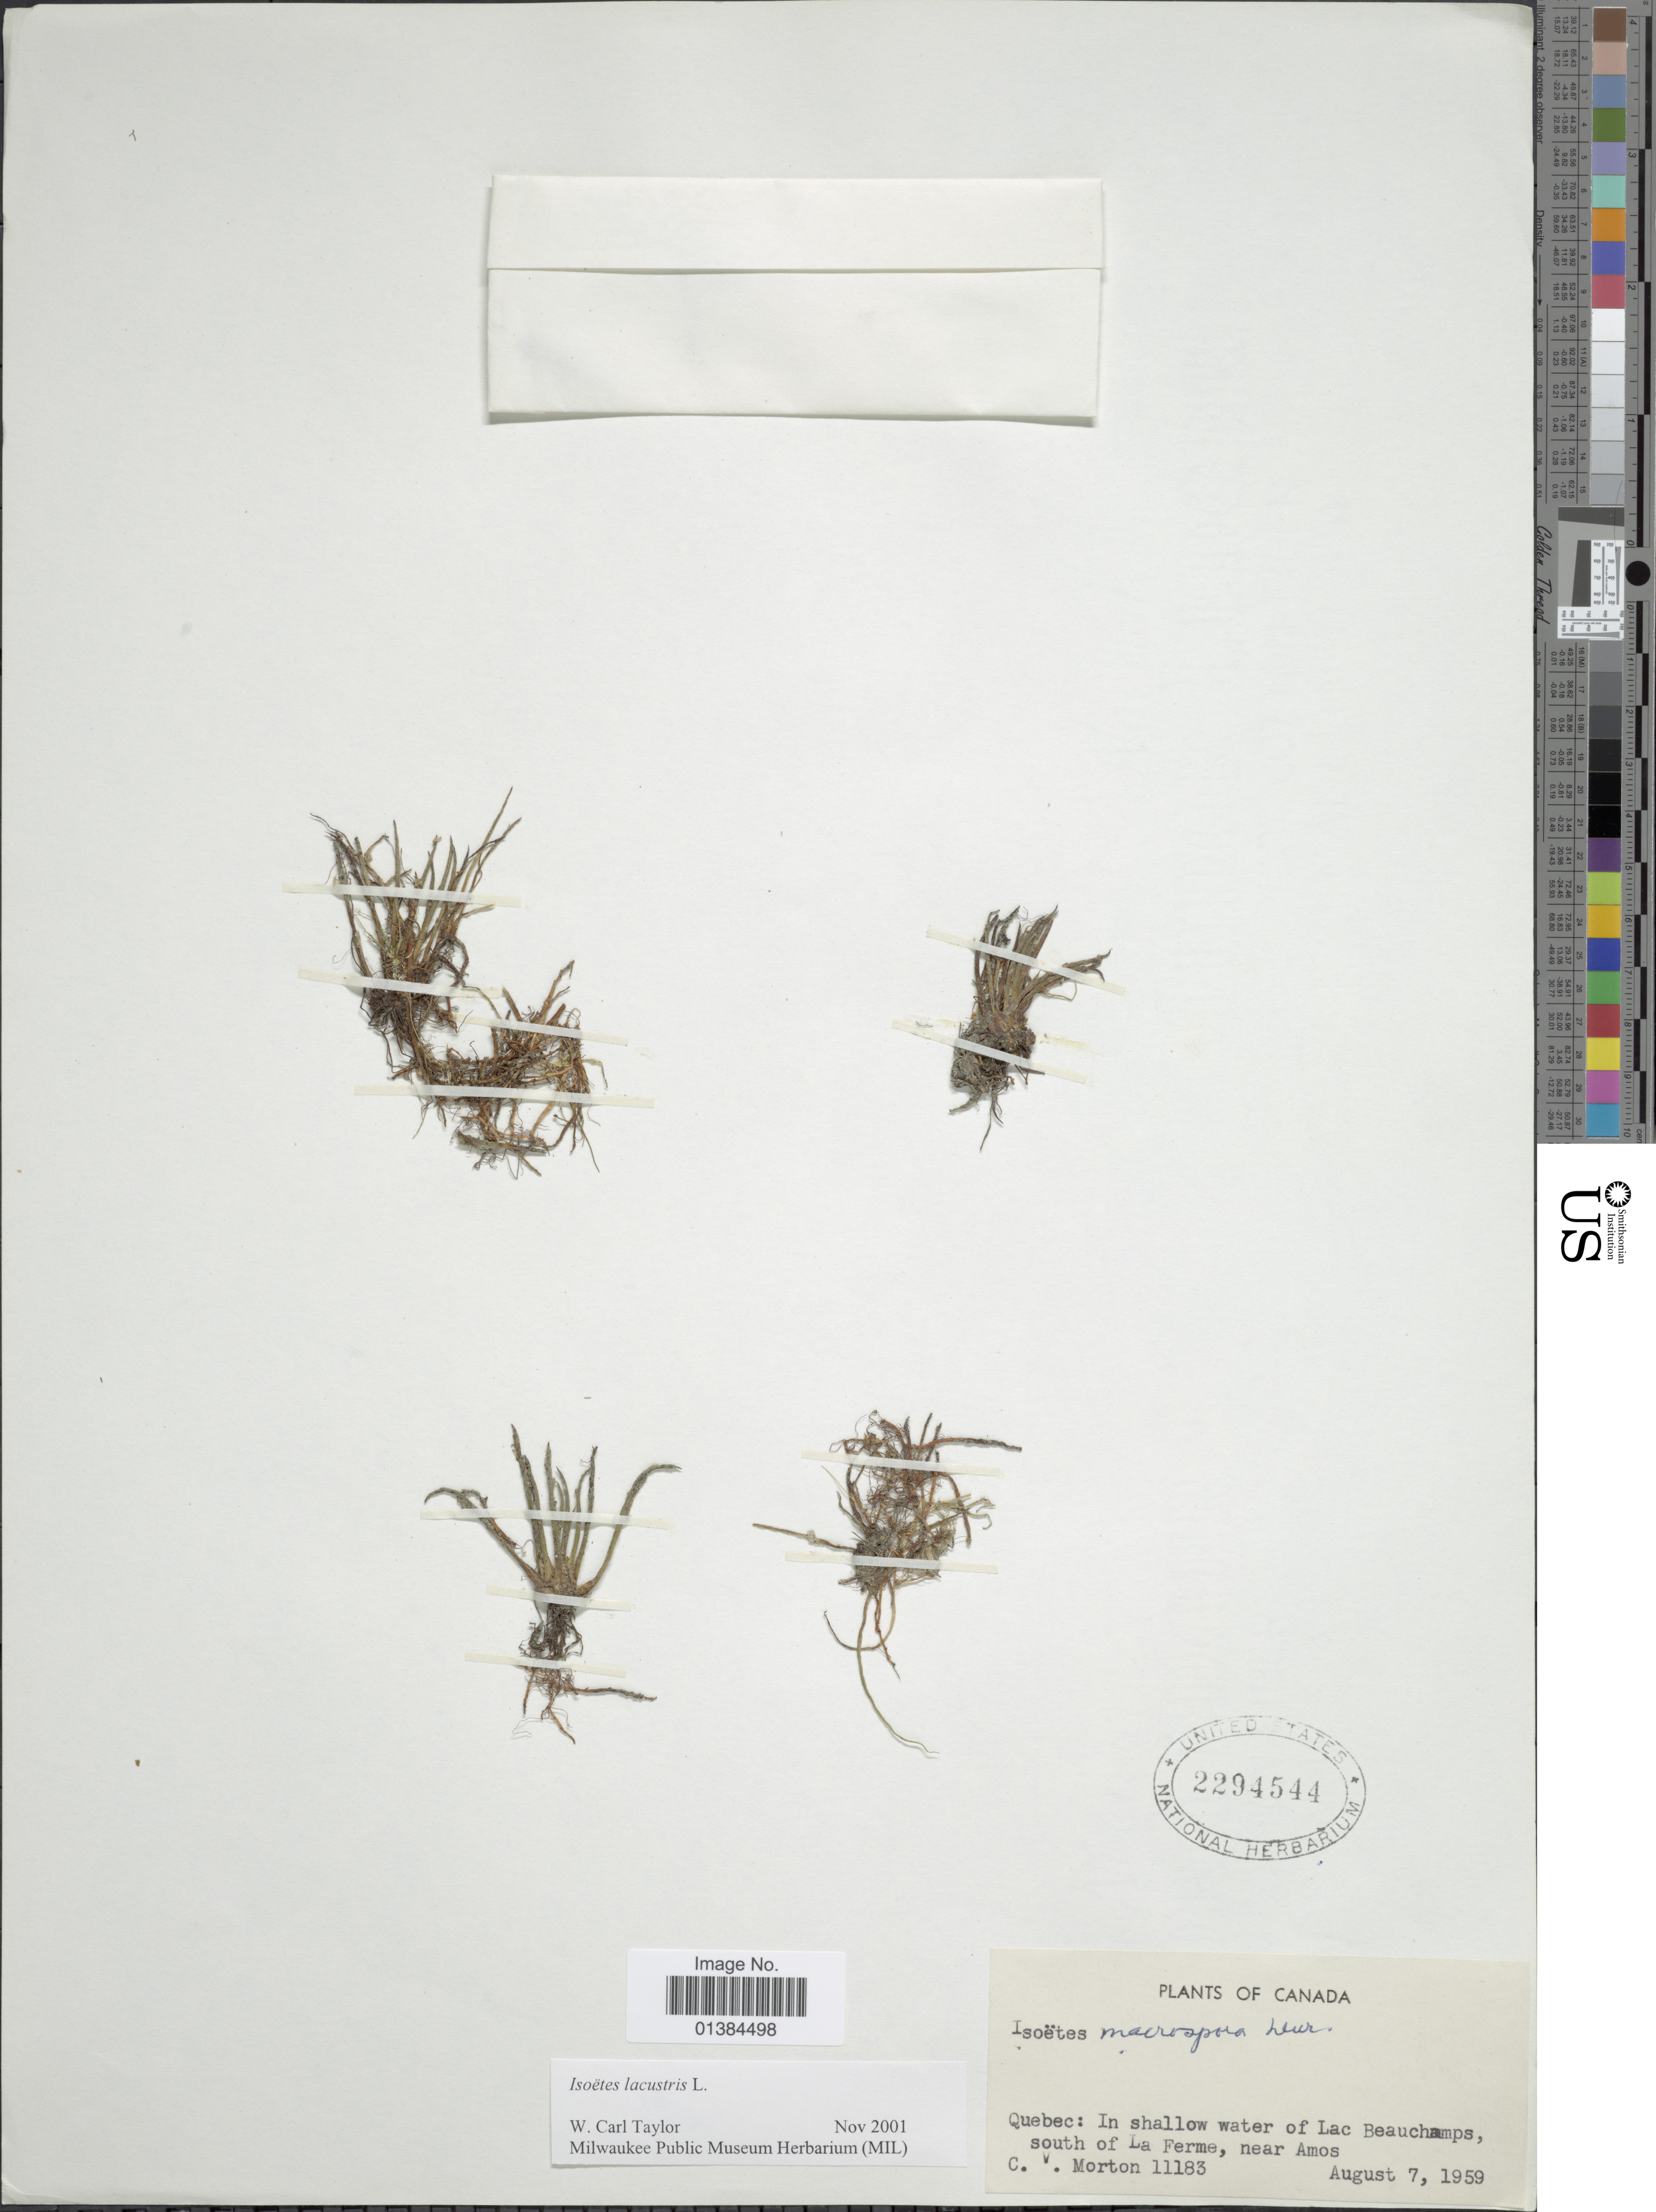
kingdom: Plantae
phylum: Tracheophyta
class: Lycopodiopsida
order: Isoetales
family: Isoetaceae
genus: Isoetes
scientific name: Isoetes lacustris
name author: L.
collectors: C. V. Morton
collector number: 11183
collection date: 1959-08-07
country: Canada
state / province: Quebec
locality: In shallow water of Lac Beauchamps, south of La Ferme, near Amos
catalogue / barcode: US 2294544